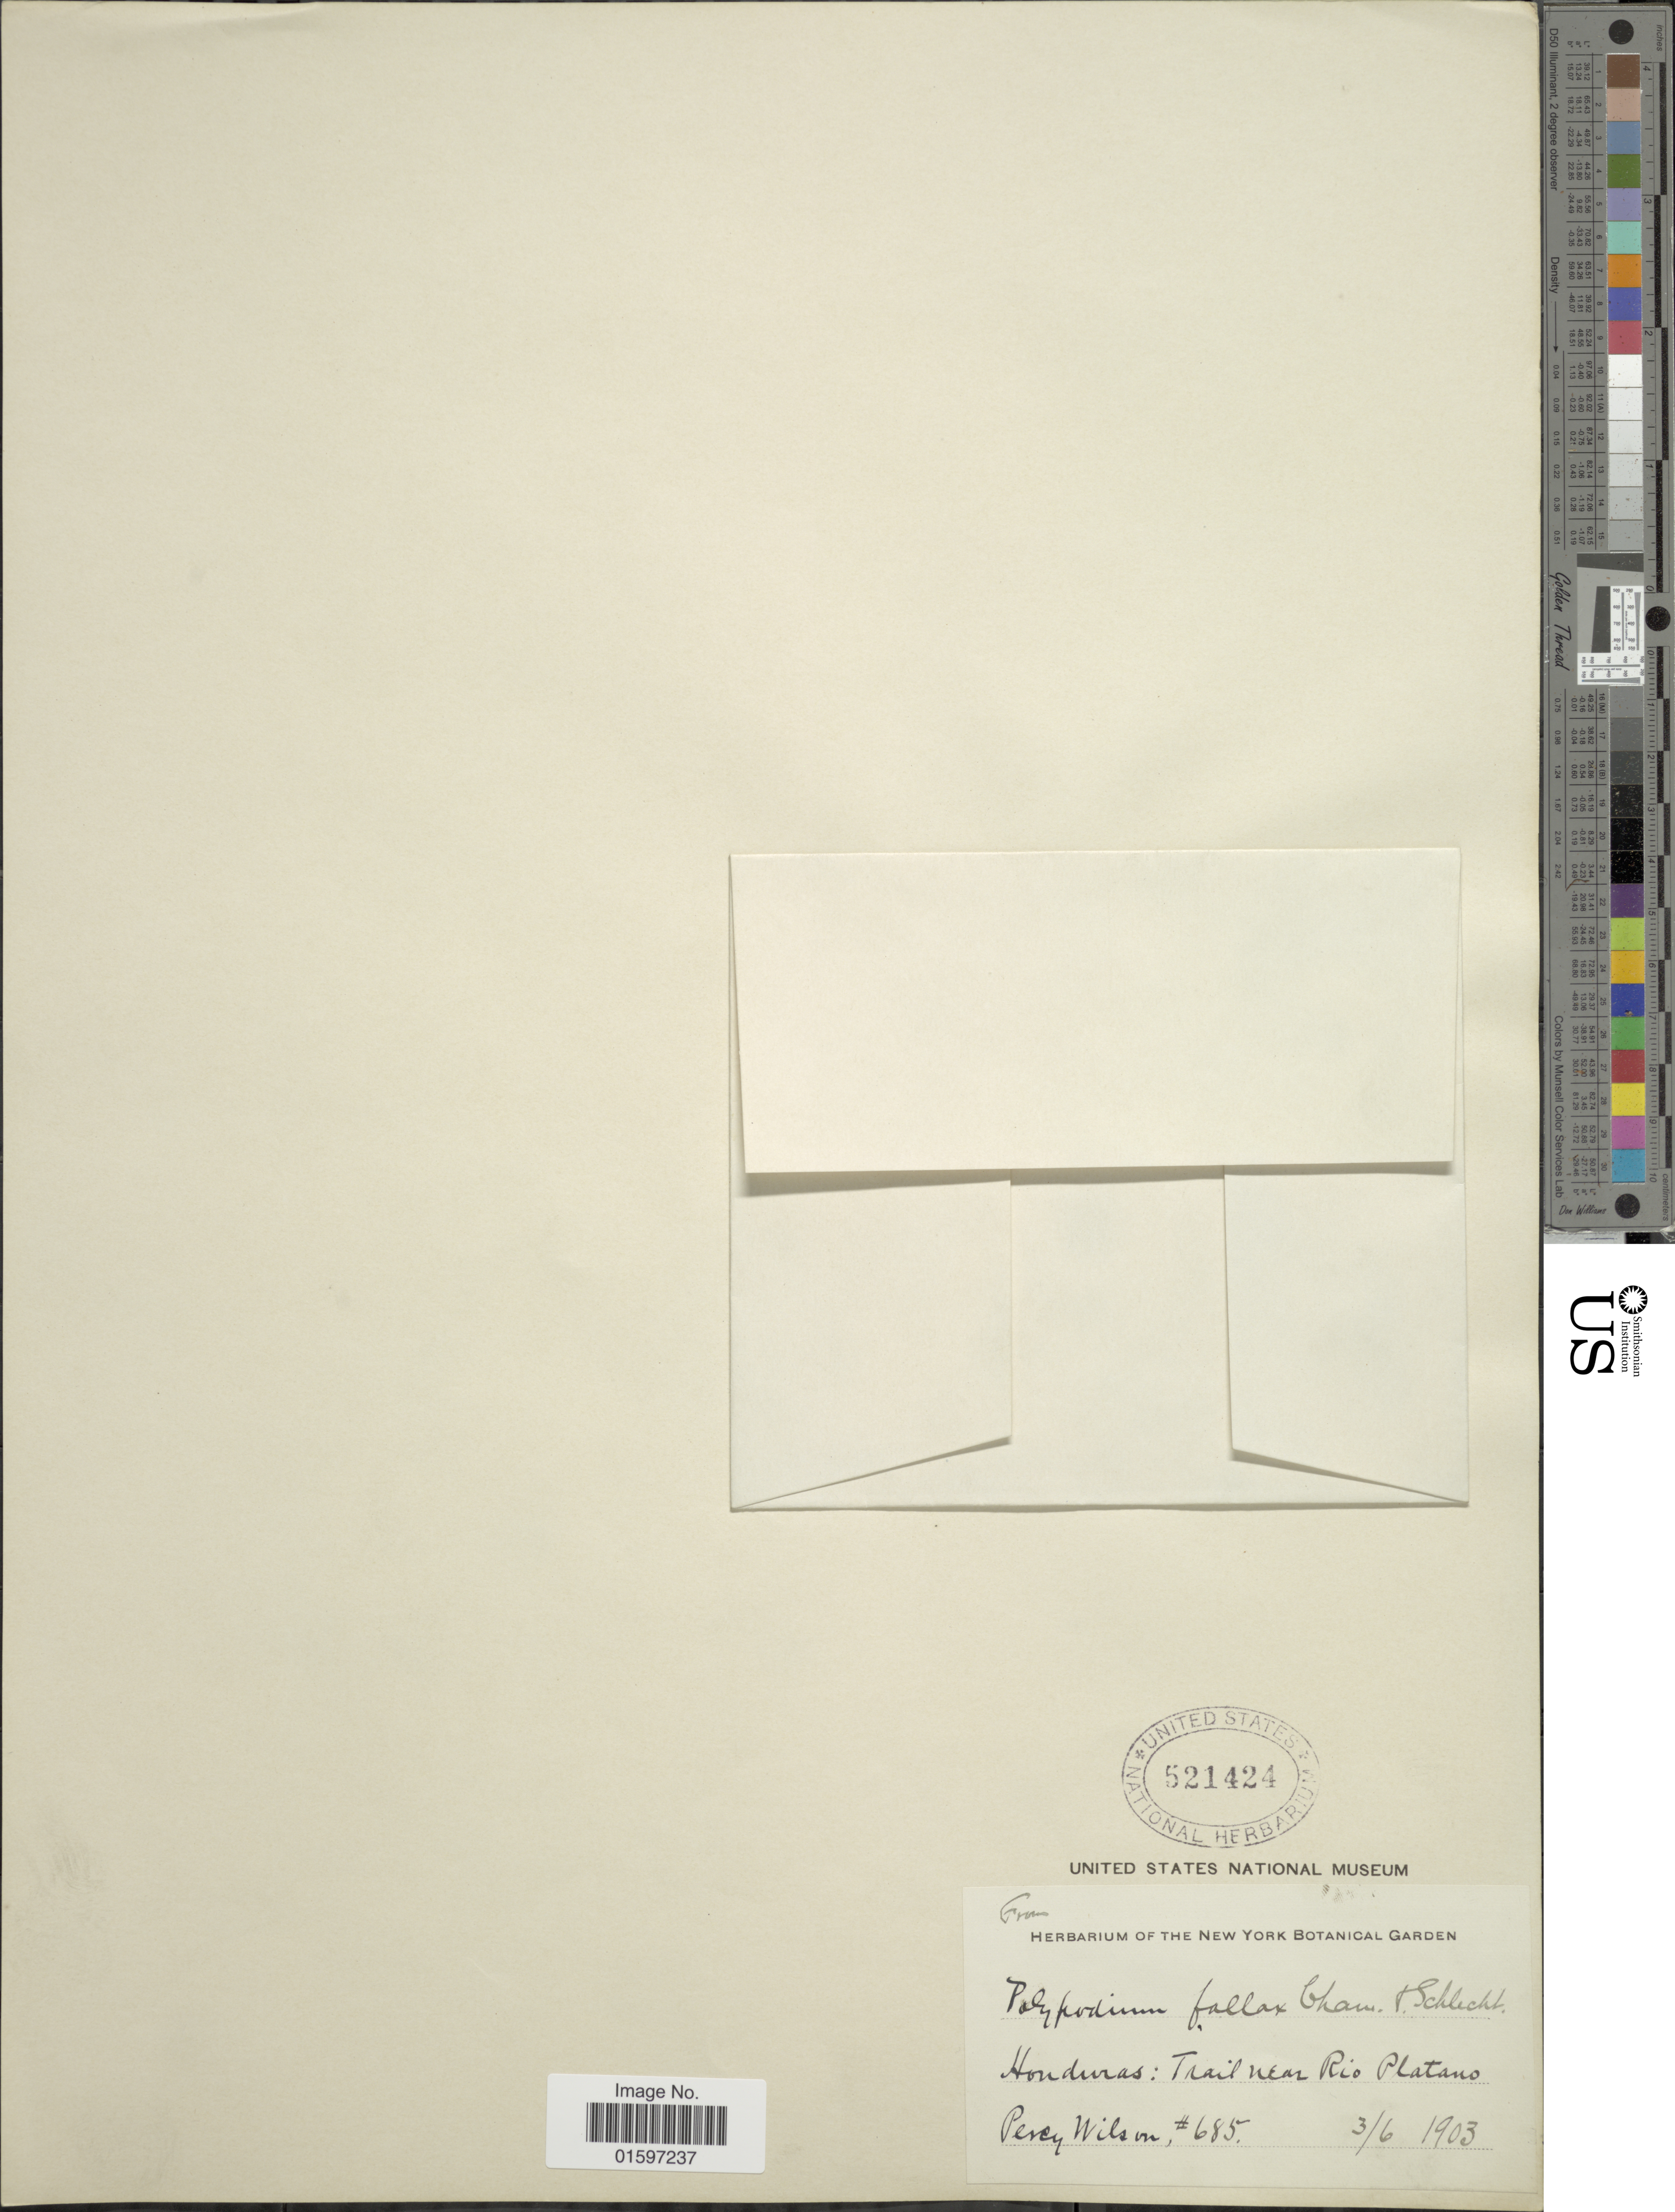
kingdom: Plantae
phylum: Tracheophyta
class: Polypodiopsida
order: Polypodiales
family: Polypodiaceae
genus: Pleopeltis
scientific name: Pleopeltis fallax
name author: (Schltdl. & Cham.) Mickel & Beitel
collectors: P. Wilson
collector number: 685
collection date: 1903-06-03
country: Honduras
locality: Trail near Rio Platano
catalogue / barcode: US 521424